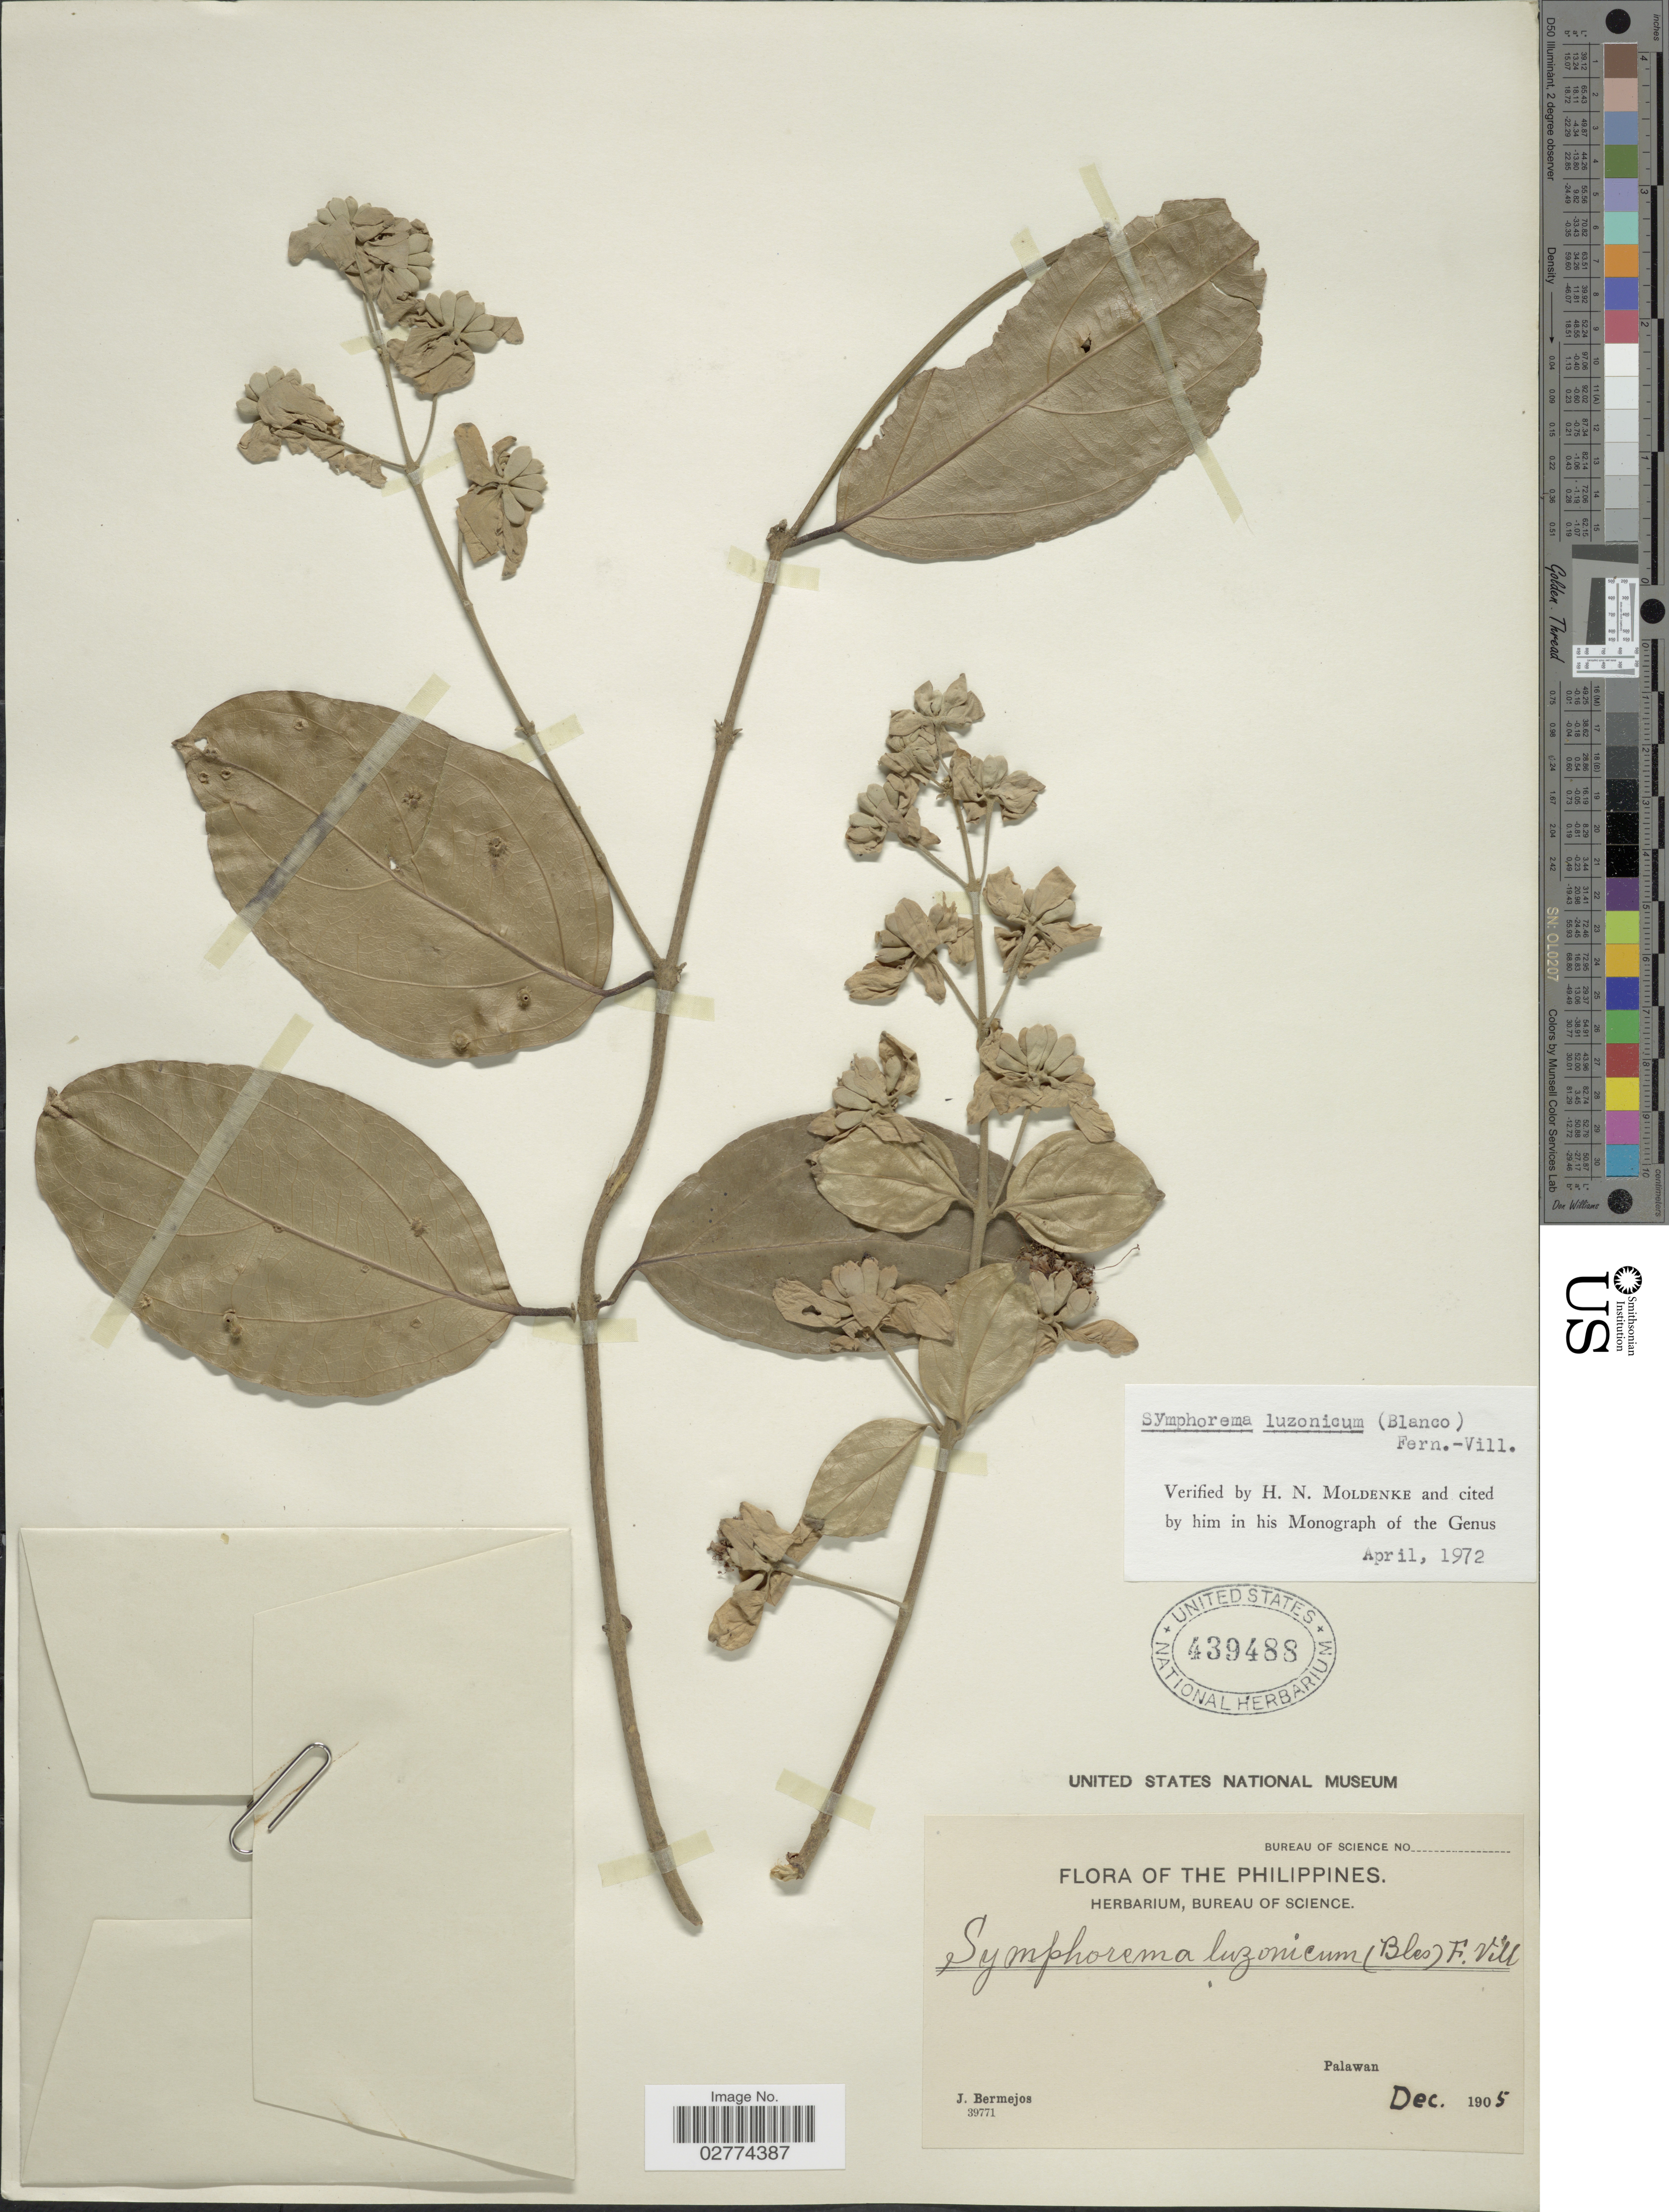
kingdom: Plantae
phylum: Tracheophyta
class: Magnoliopsida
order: Lamiales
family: Lamiaceae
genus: Symphorema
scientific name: Symphorema luzonicum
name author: (Blanco) Fern.-Vill.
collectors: J. Bermejos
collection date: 1905-12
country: Philippines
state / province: Mimaropa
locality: Palawan.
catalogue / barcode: US 439488